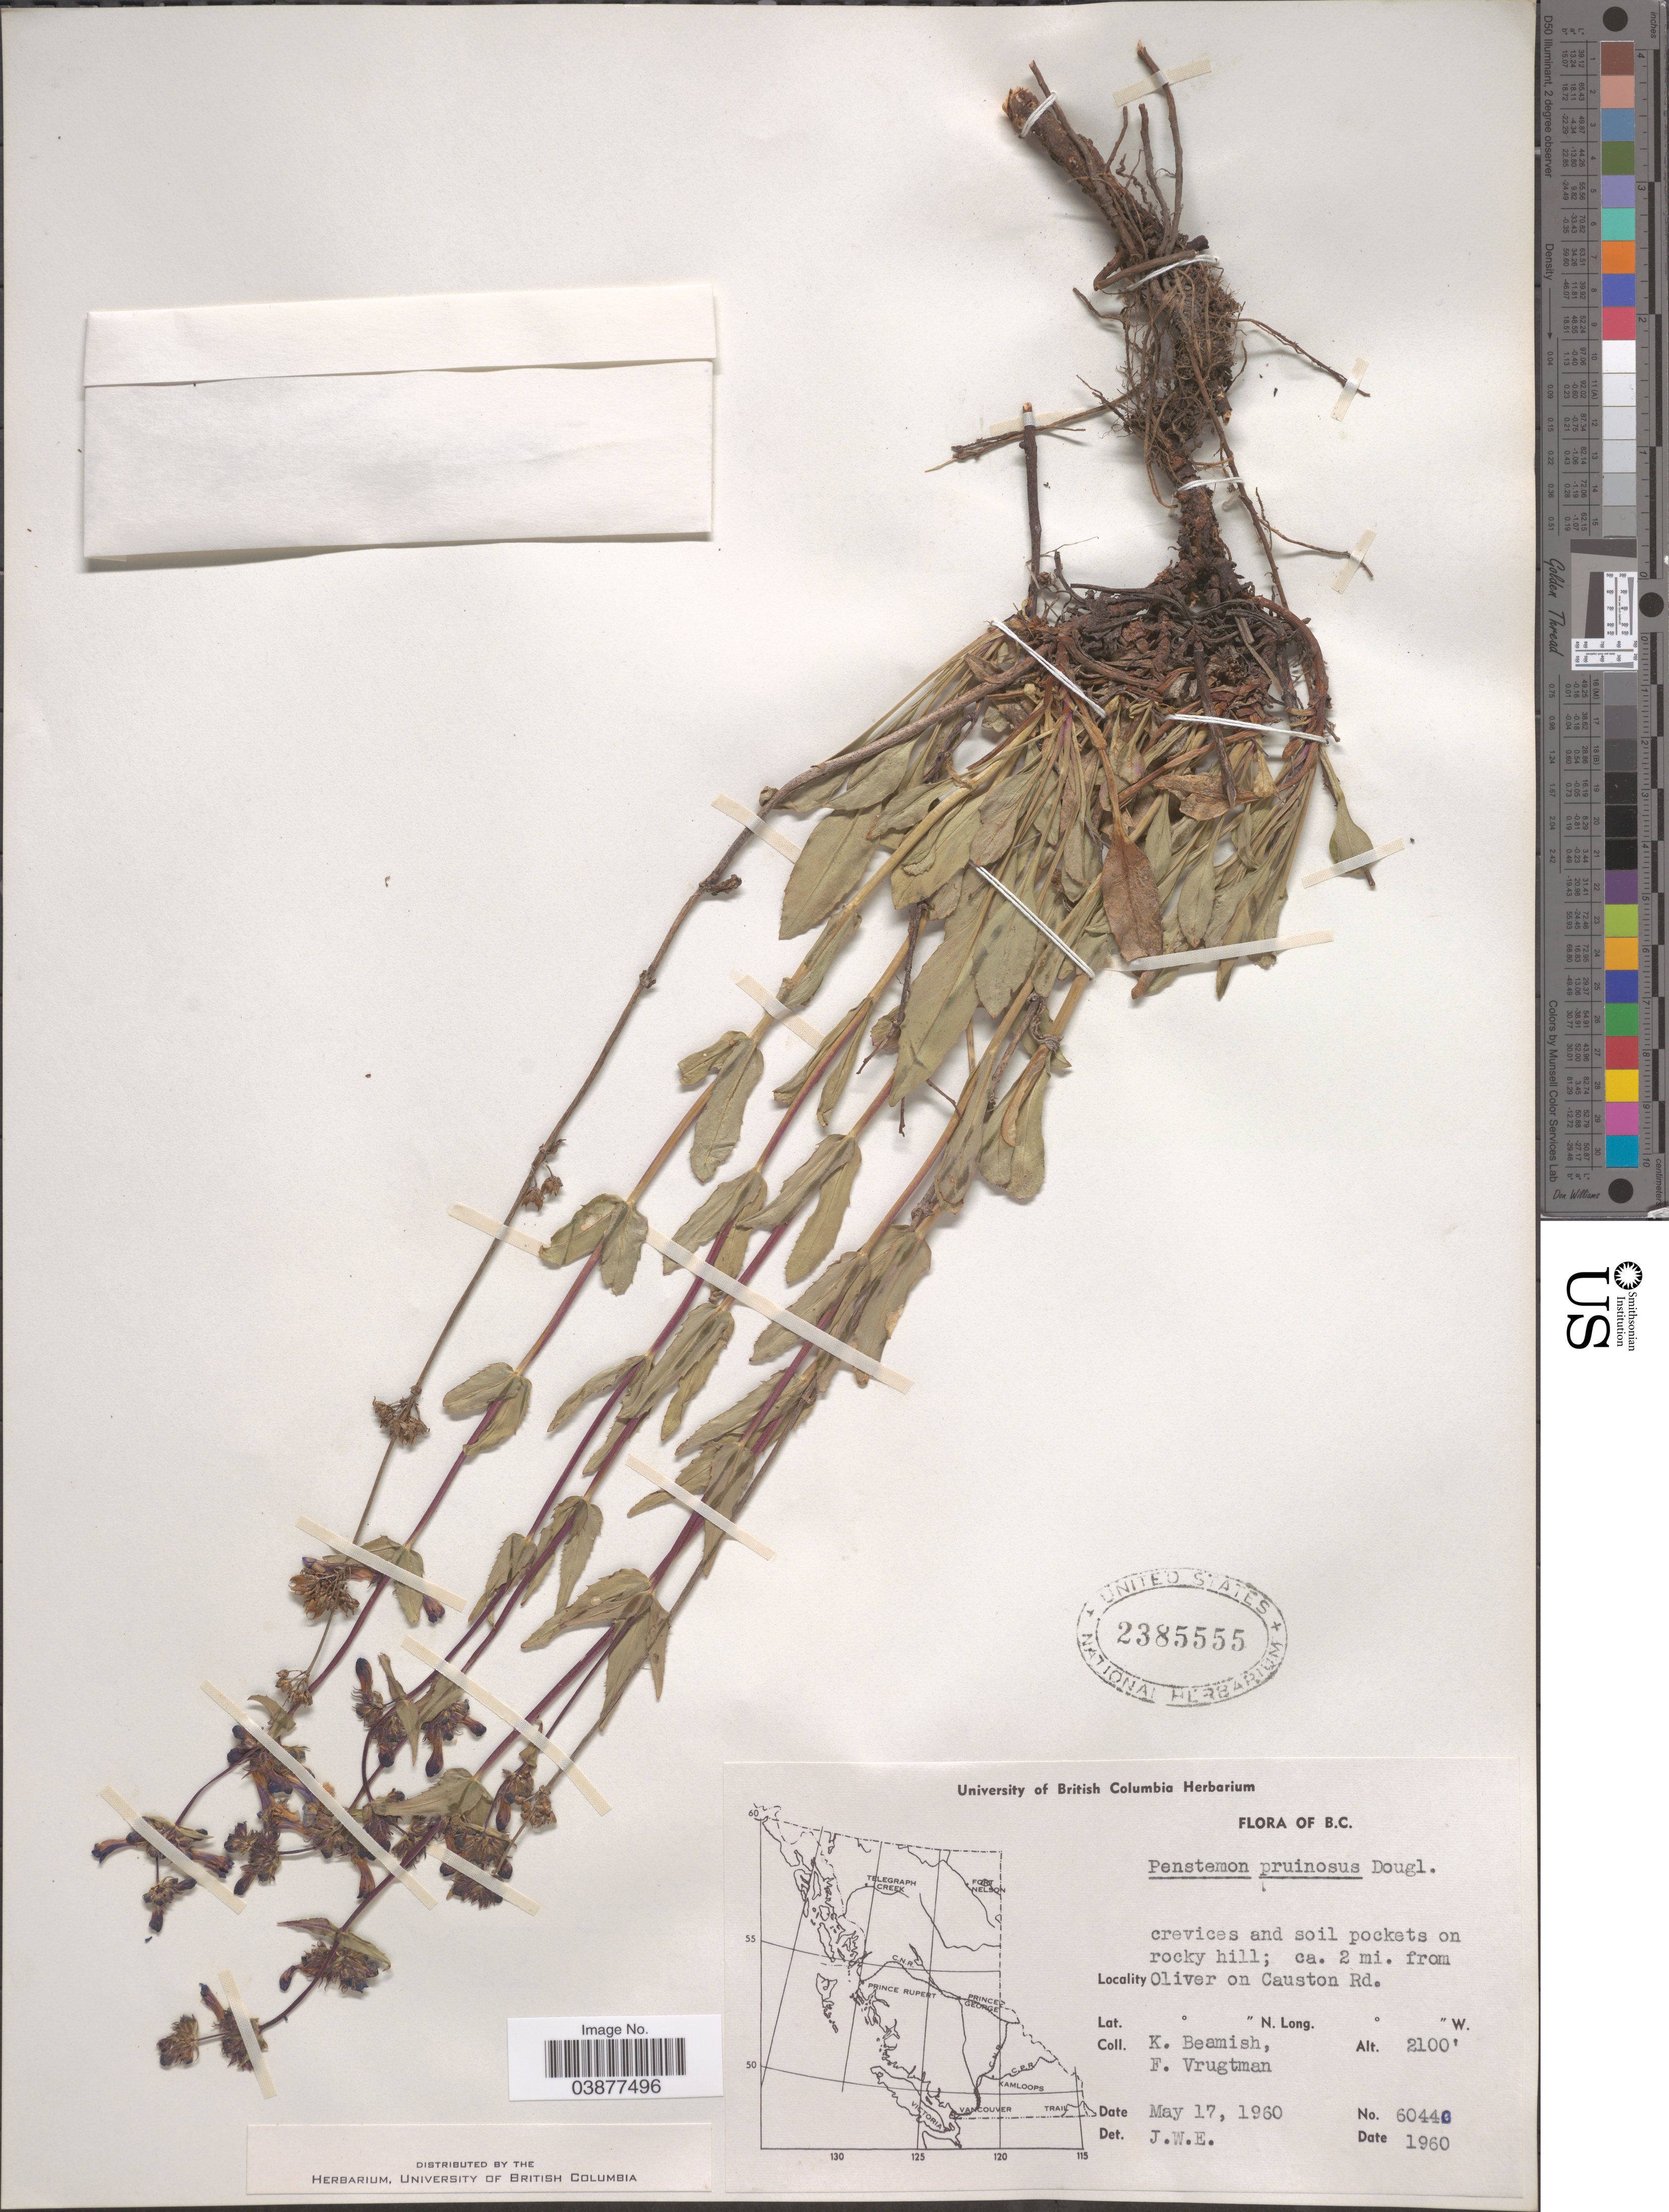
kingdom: Plantae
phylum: Tracheophyta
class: Magnoliopsida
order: Lamiales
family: Plantaginaceae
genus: Penstemon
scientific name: Penstemon pruinosus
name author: Douglas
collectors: K. Beamish & F. Vrugtman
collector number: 60440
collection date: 1960-05-17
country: Canada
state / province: British Columbia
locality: Ca. 2 mi. from Oliver on Causton Rd.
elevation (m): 640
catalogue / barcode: US 2385555